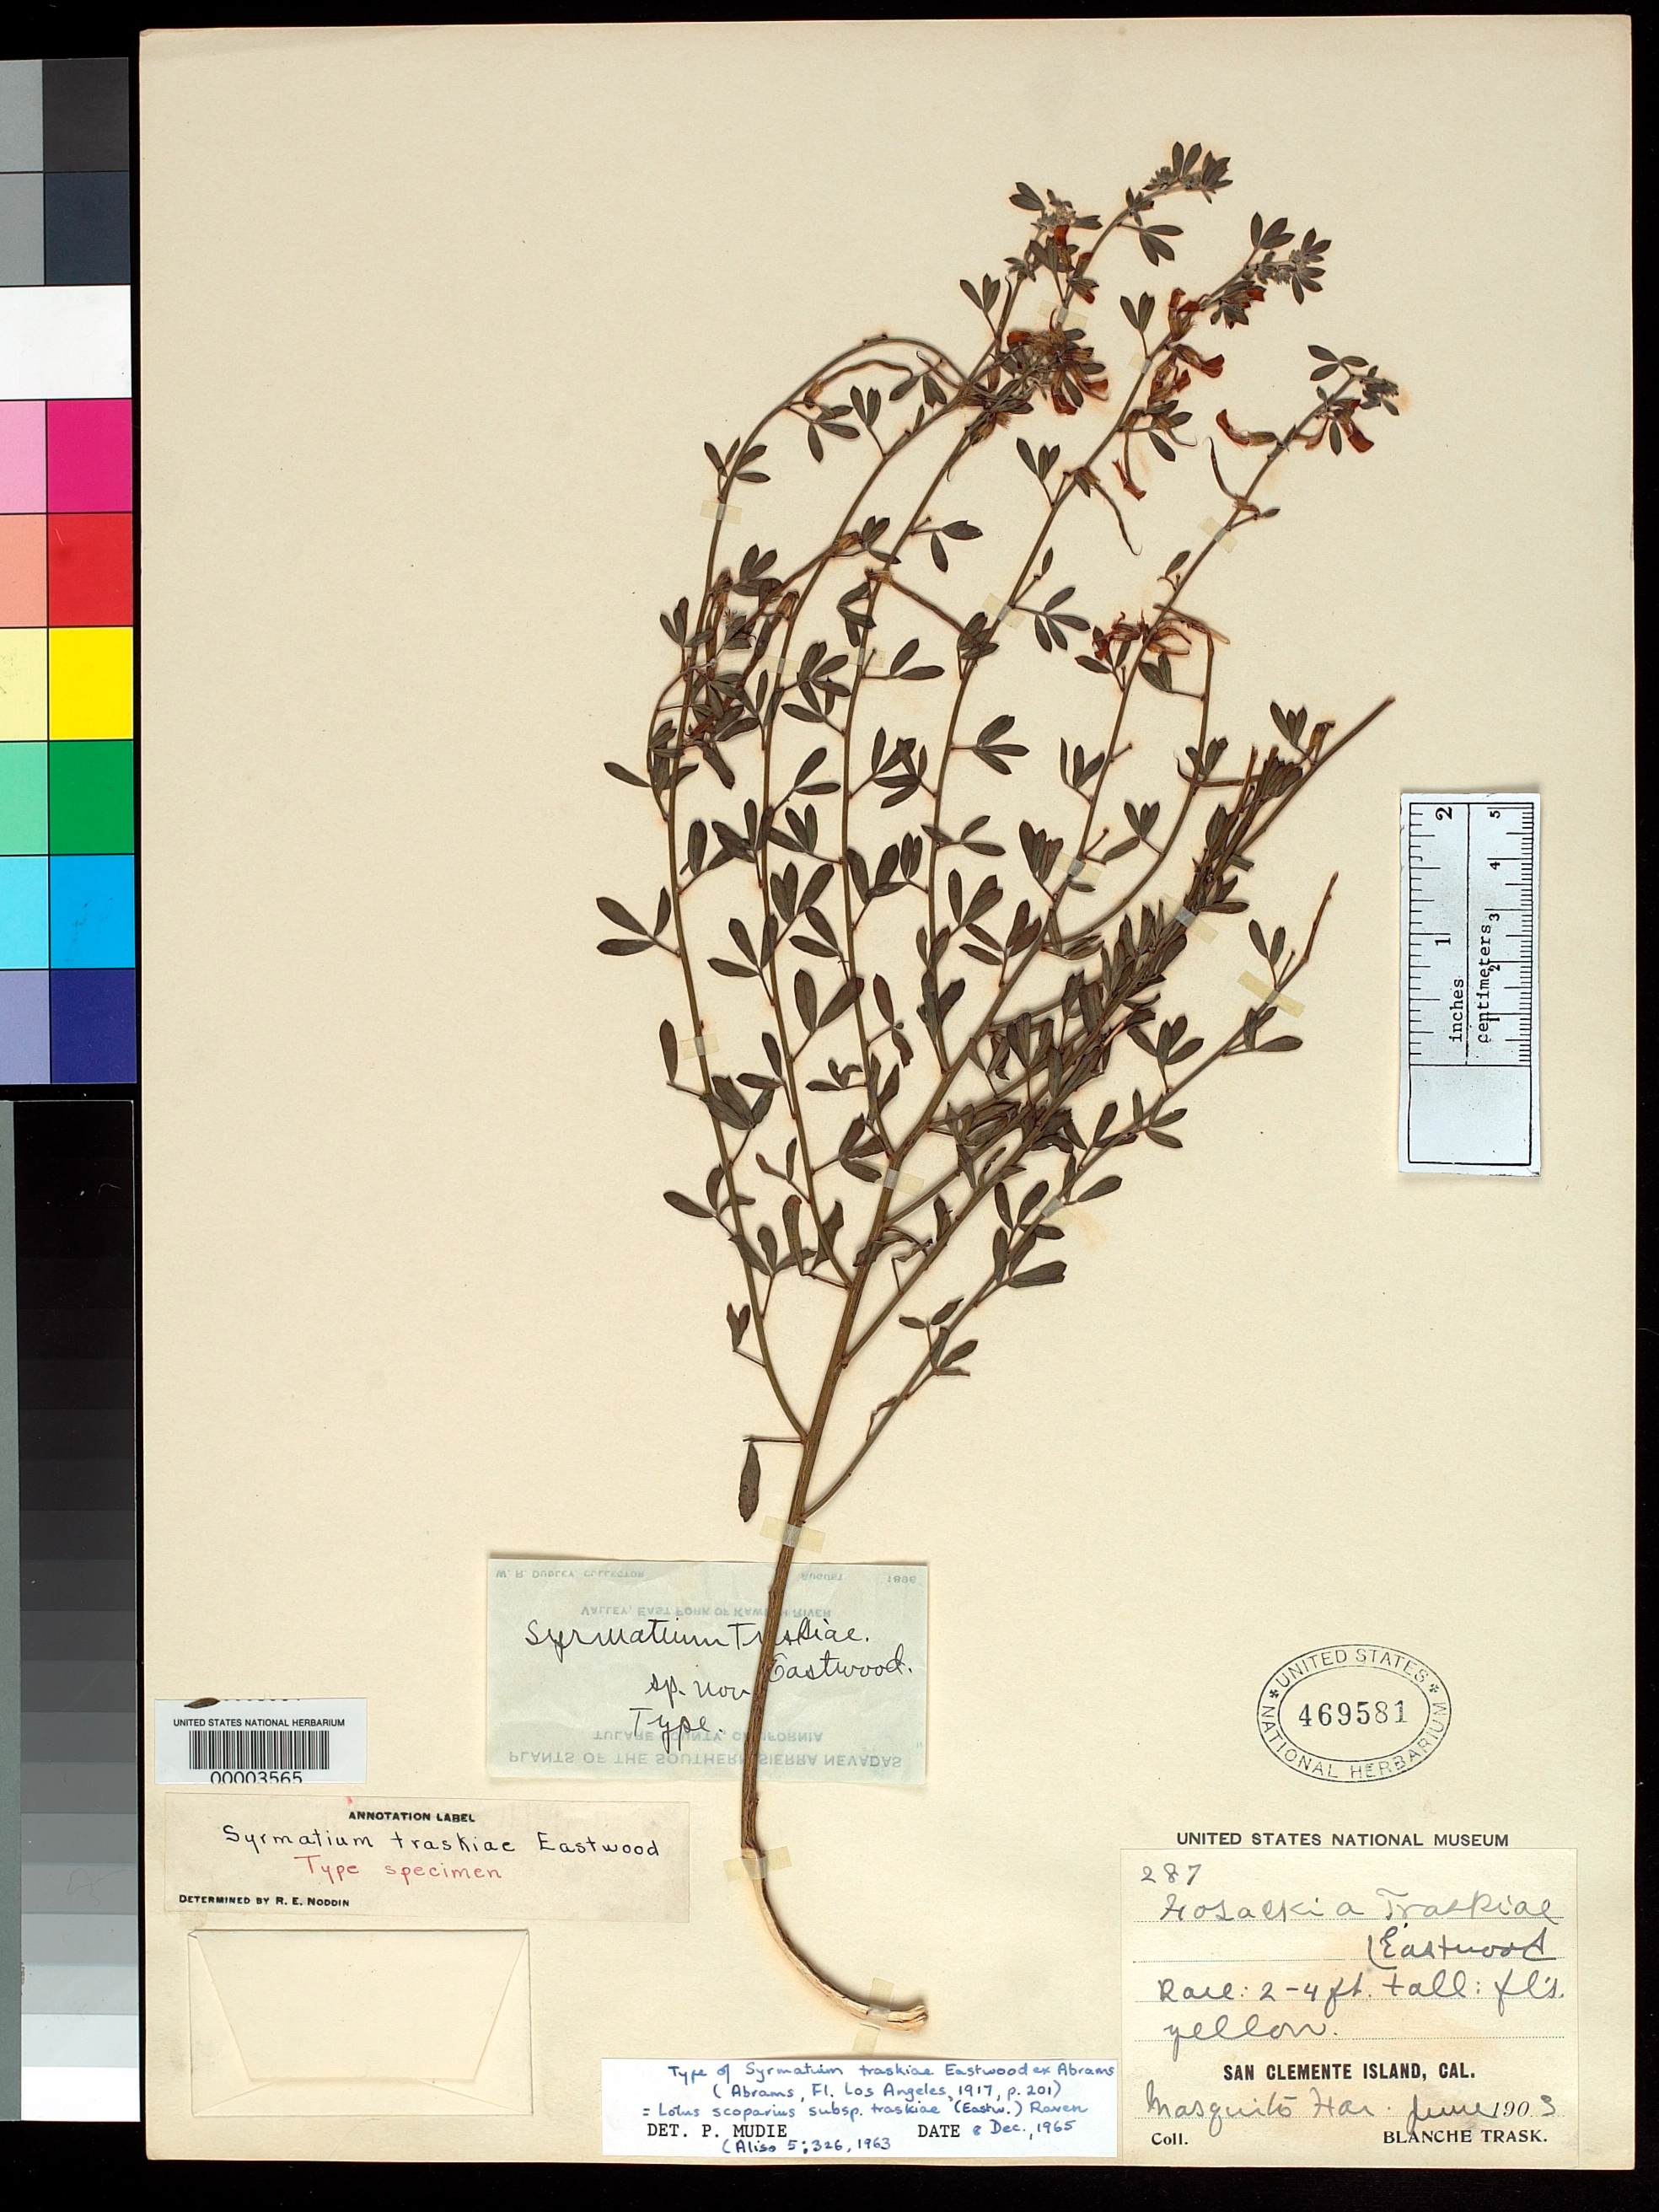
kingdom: Plantae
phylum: Tracheophyta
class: Magnoliopsida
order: Fabales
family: Fabaceae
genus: Syrmatium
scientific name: Syrmatium traskiae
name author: Eastw. ex Noddin in Abrams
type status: Holotype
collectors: B. Trask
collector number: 287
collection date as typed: Jun 1903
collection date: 1903-06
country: United States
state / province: California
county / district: Los Angeles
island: San Clemente Island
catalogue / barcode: US 469581